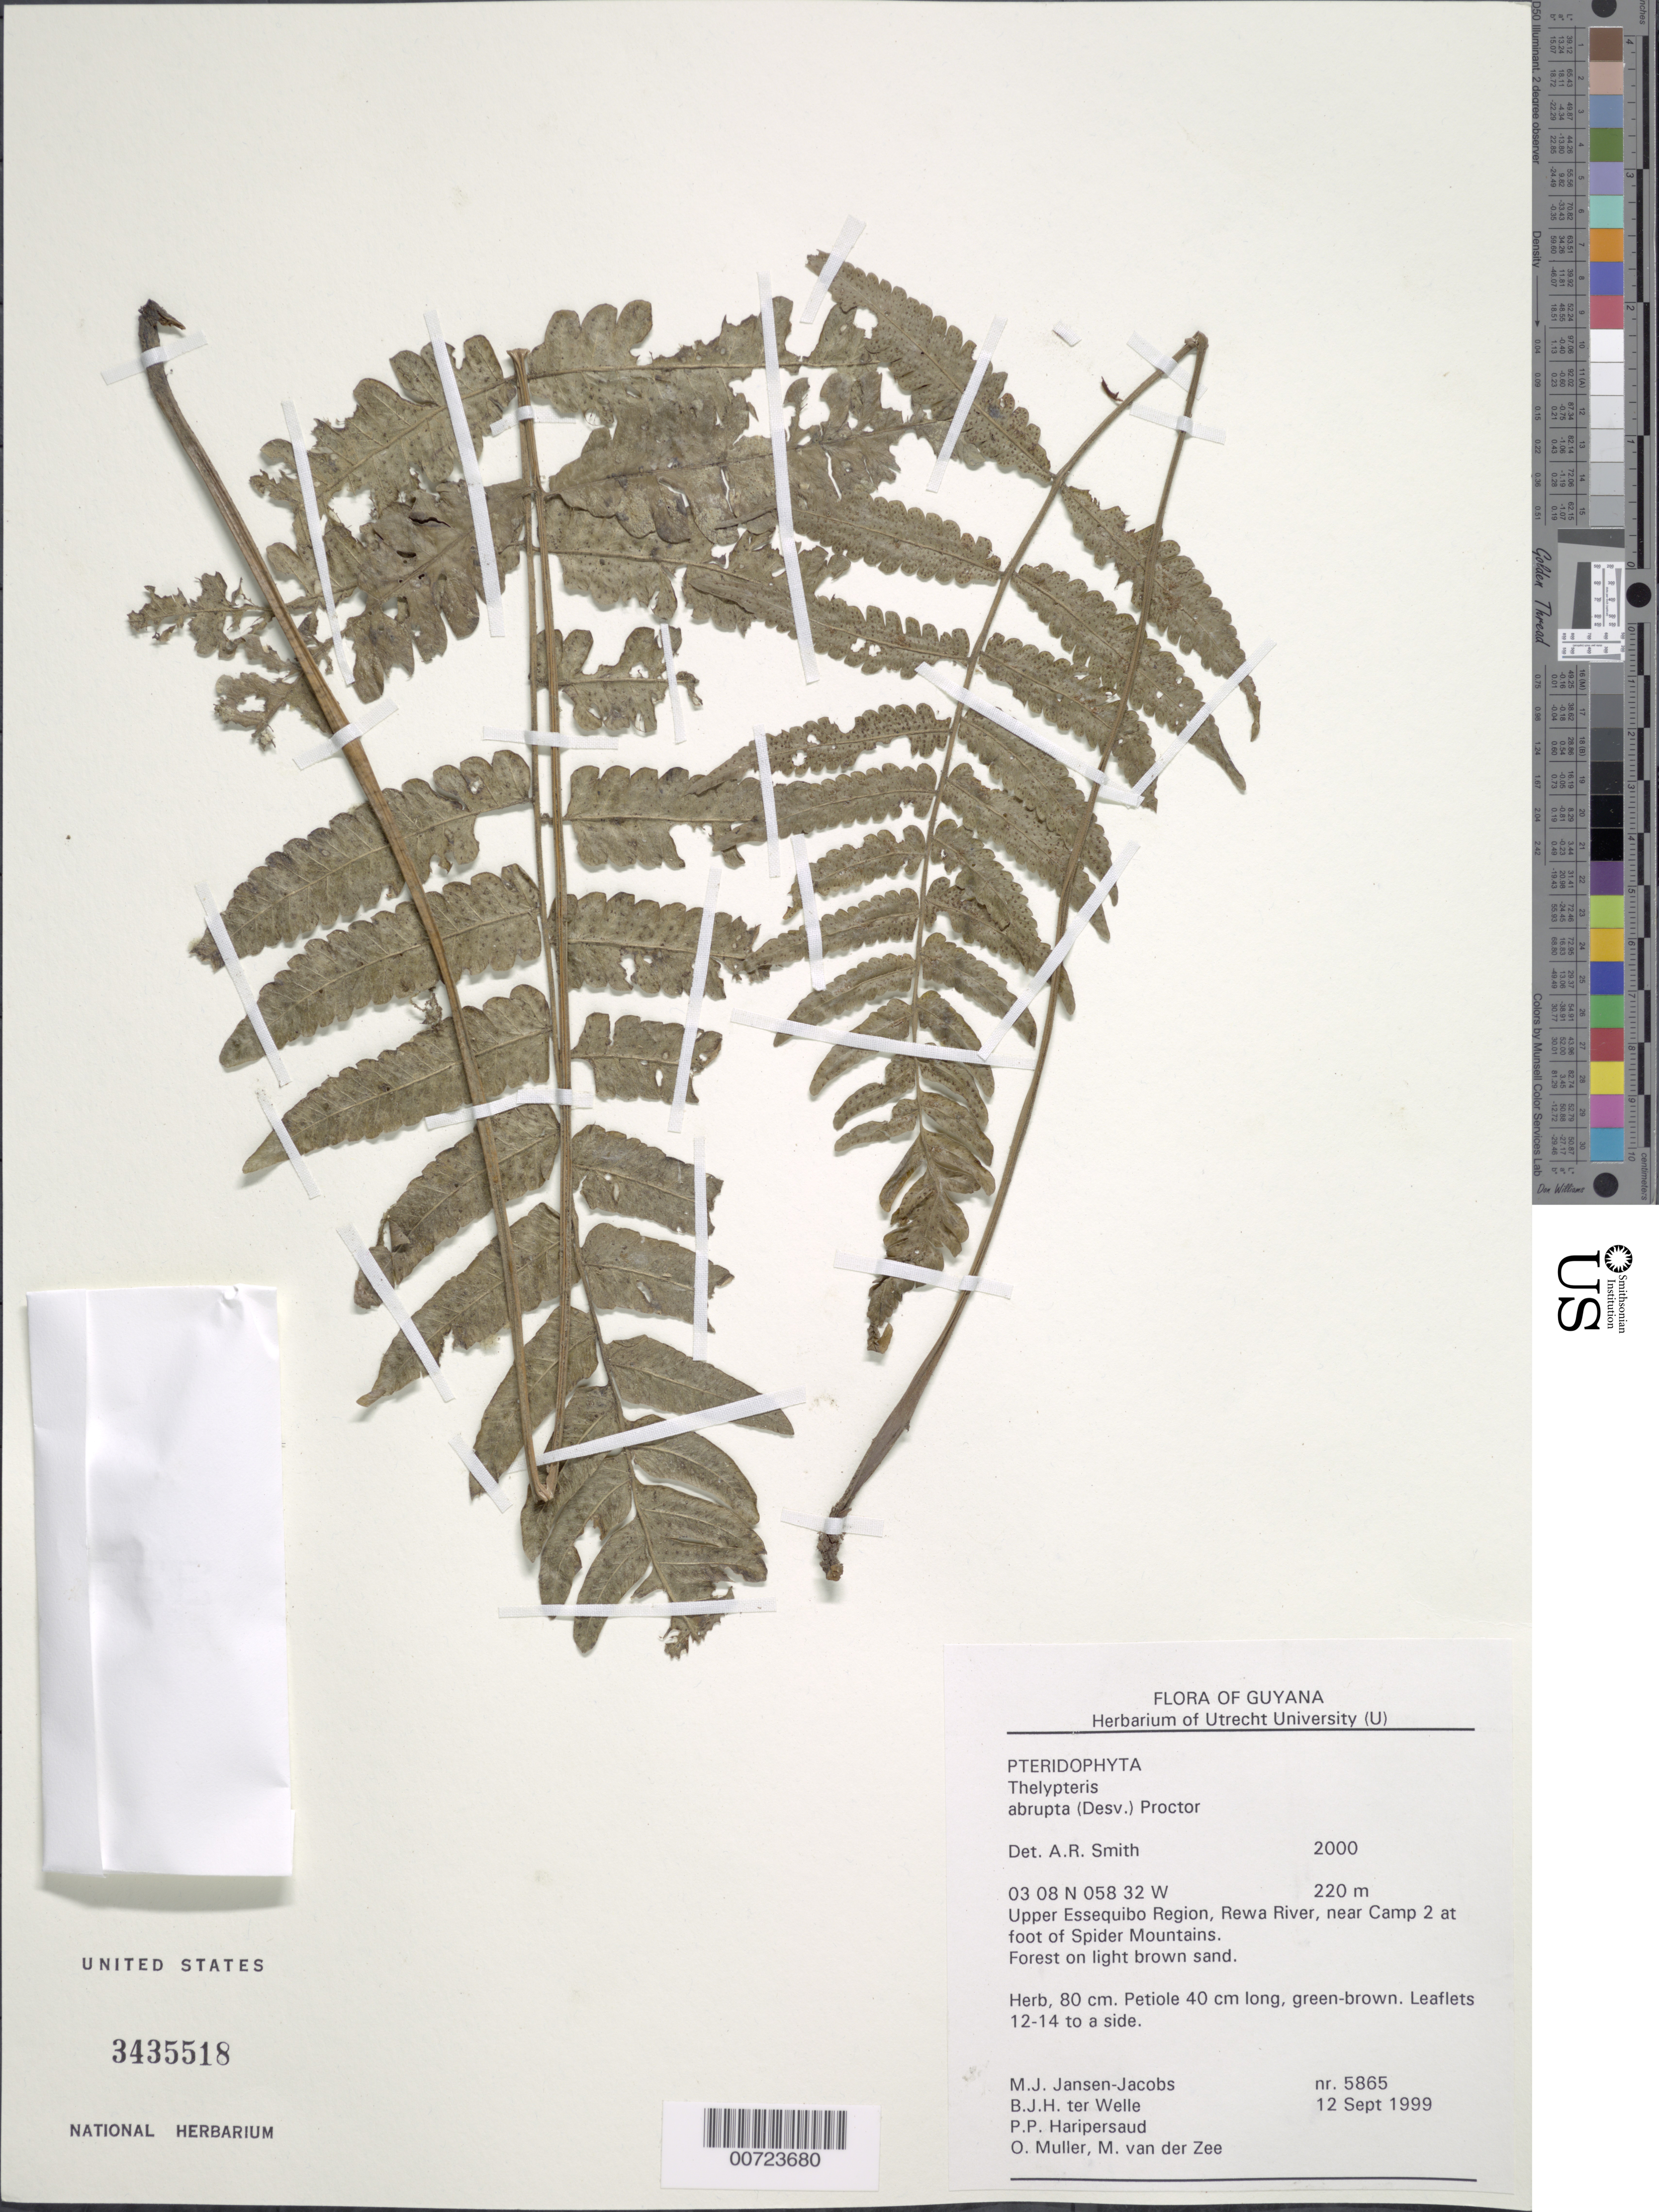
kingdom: Plantae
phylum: Tracheophyta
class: Polypodiopsida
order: Polypodiales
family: Thelypteridaceae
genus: Goniopteris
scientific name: Goniopteris abrupta (Desv.) comb. nov., ined 2015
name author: (Desv.)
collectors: M. J. Jansen-Jacobs, B. Welle, P. Haripersaud, O. Muller & M. van der Zee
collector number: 5865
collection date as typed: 12-Sep-99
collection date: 1999-09-12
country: Guyana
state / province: U. Takutu-U. Essequibo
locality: Rewa River, at foot of Spider Mts., near camp 2, Upper Essequibo Region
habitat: Forest on light brown sand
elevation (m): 220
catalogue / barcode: US 3435518